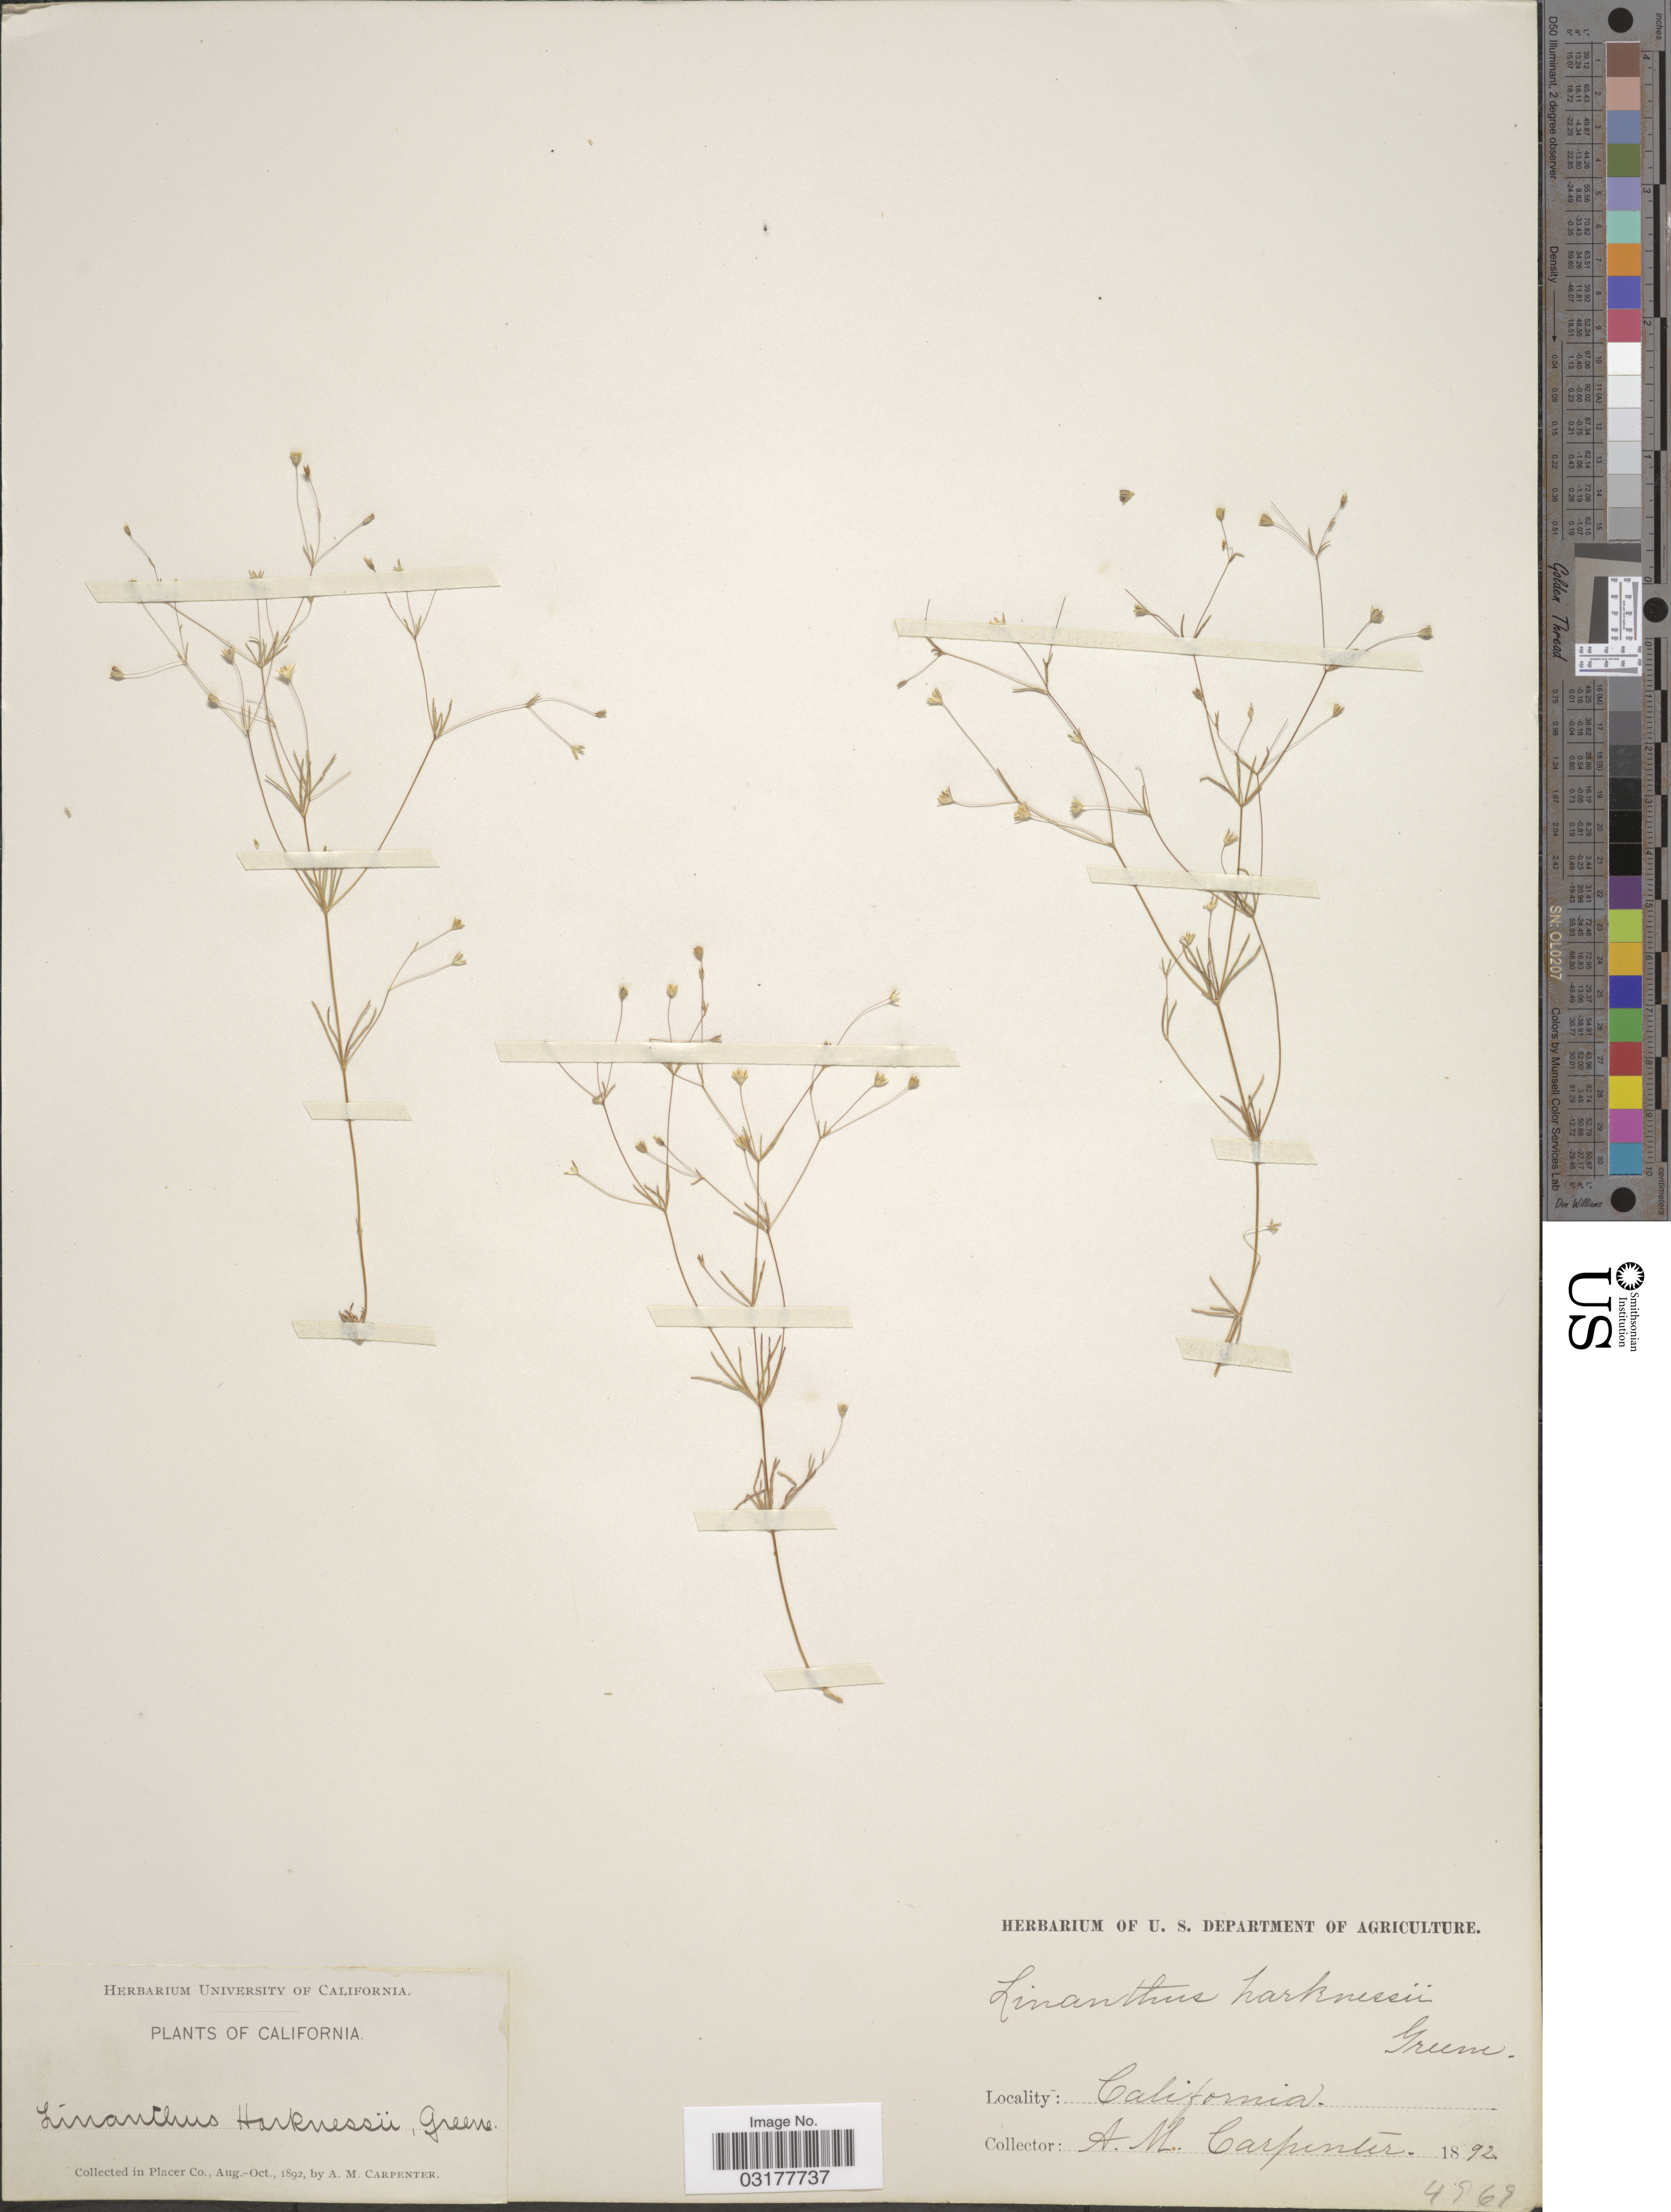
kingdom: Plantae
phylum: Tracheophyta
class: Magnoliopsida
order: Ericales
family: Polemoniaceae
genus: Leptosiphon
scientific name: Leptosiphon harknessii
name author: (Curran) J.M. Porter & L.A. Johnson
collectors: A. Carpenter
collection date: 1892-08/1892-10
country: United States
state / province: California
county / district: Placer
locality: In Placer Co.